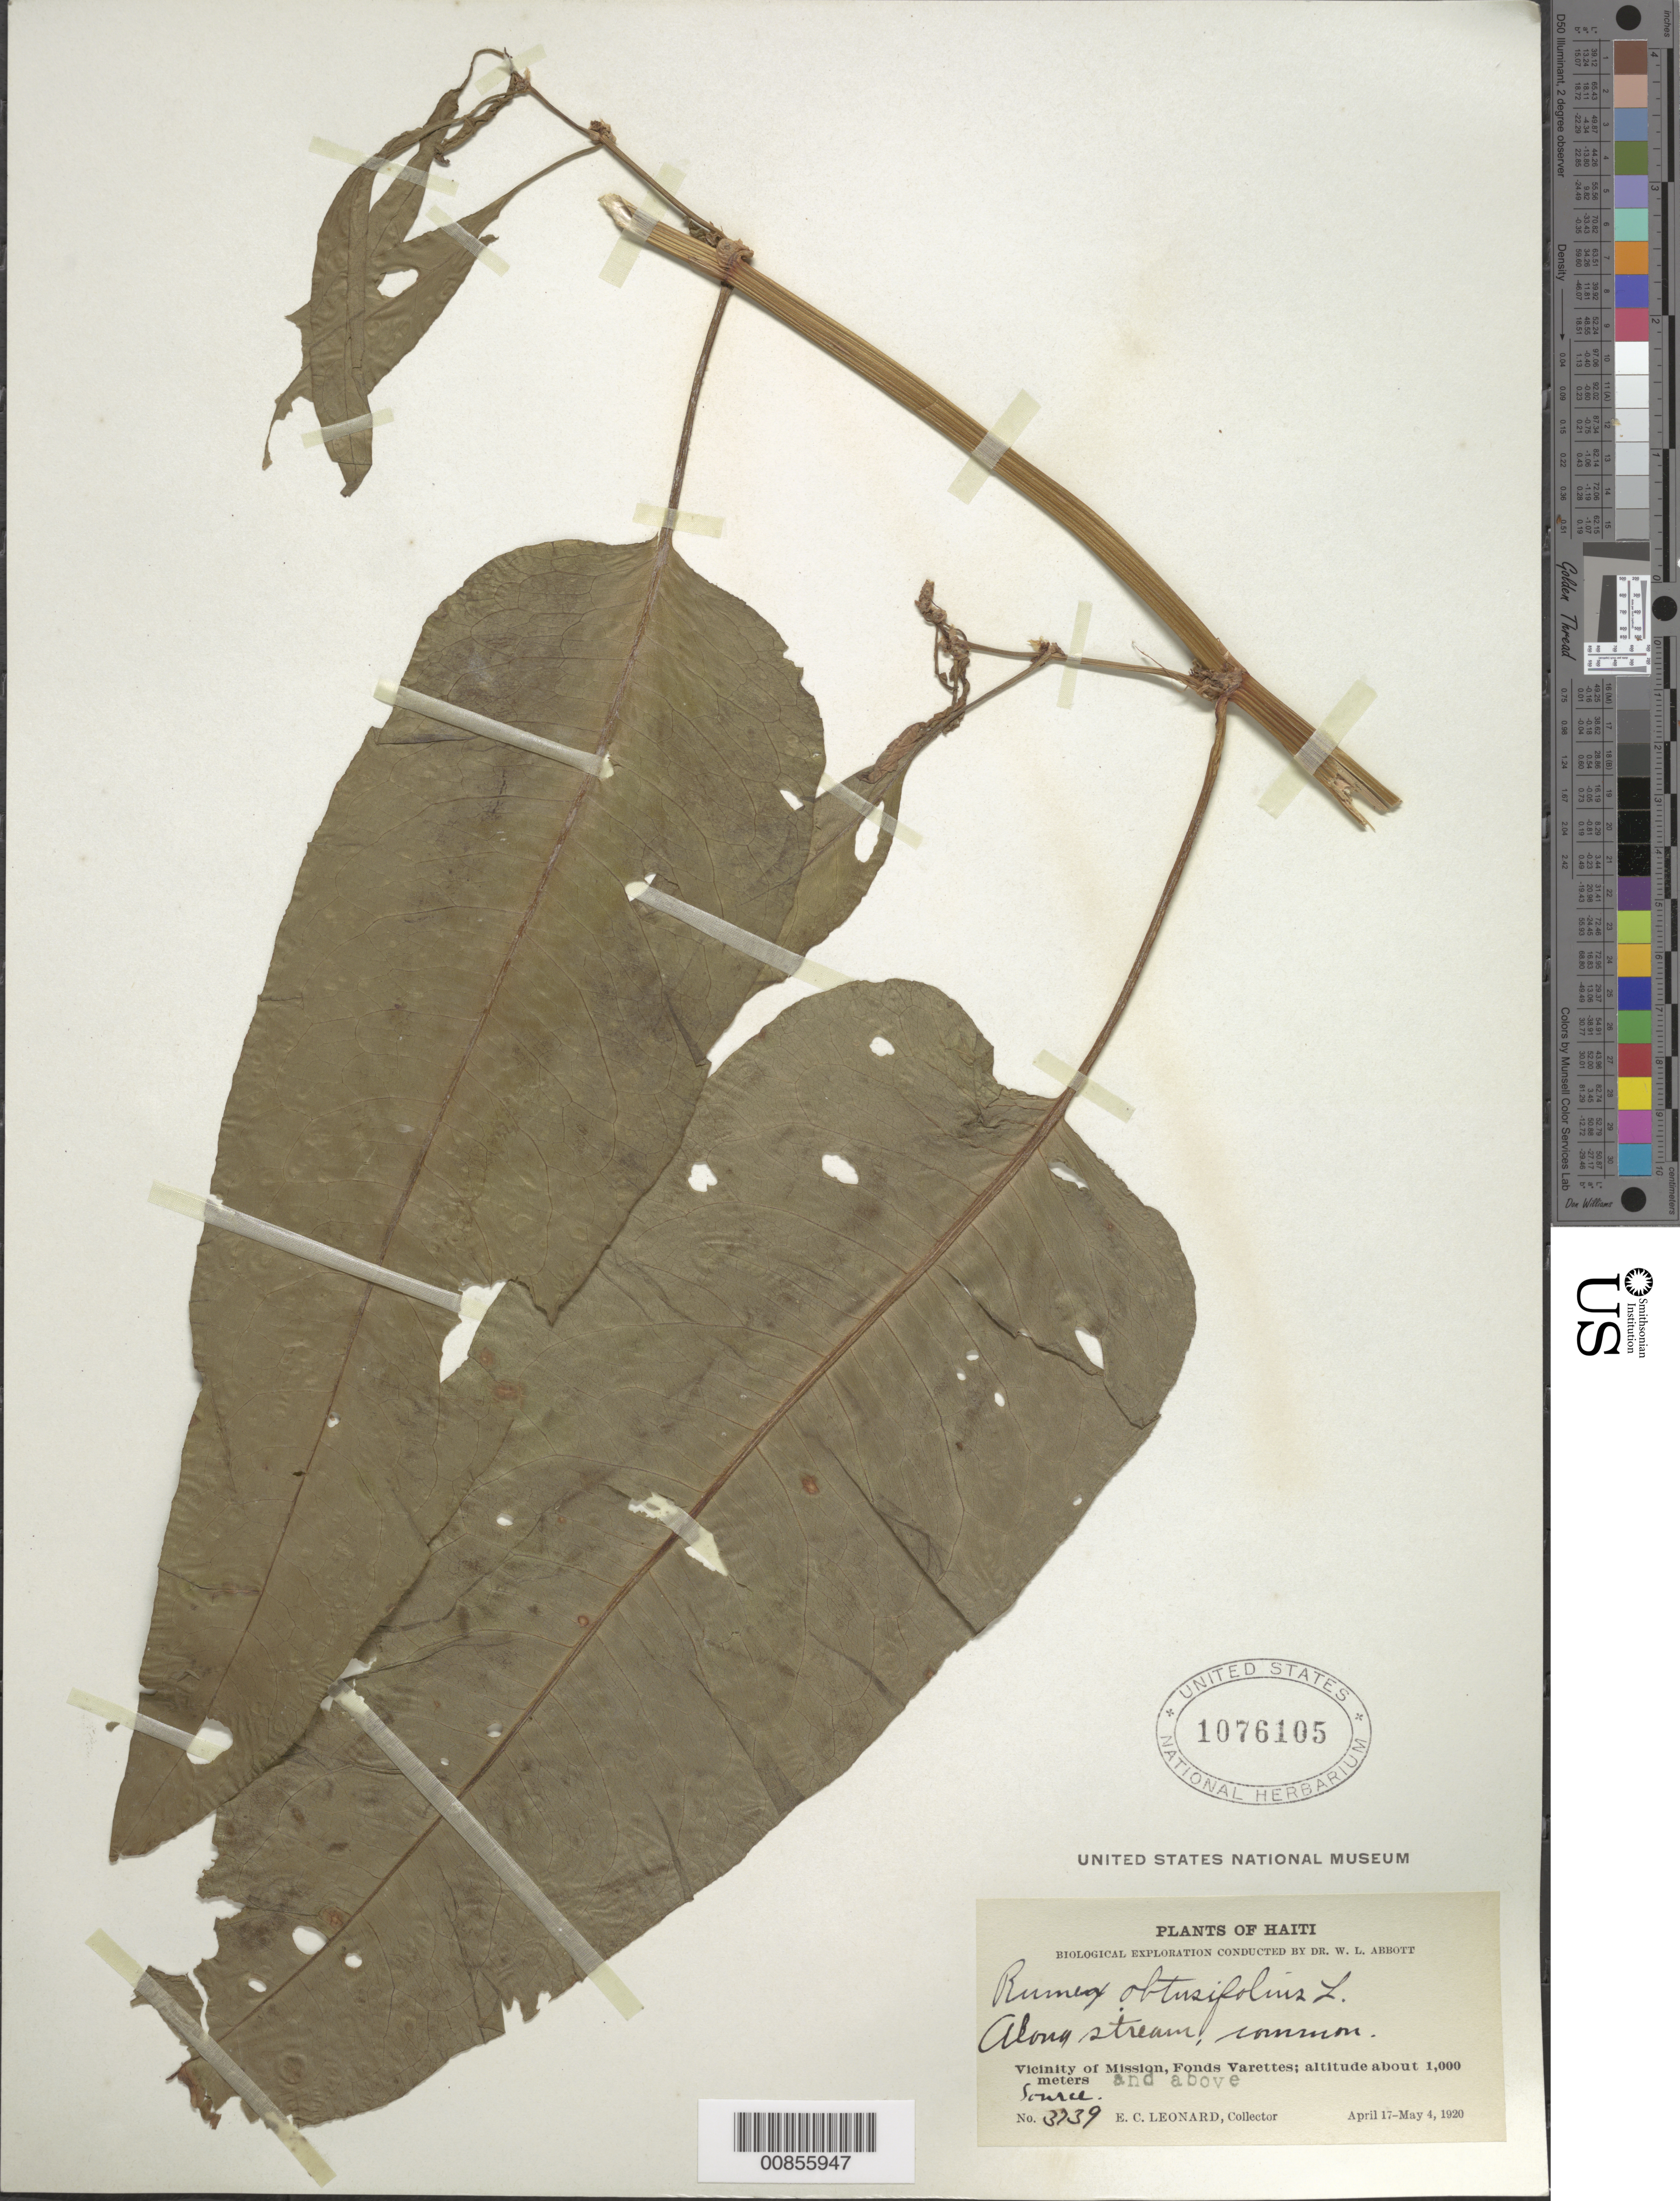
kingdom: Plantae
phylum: Tracheophyta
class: Magnoliopsida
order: Caryophyllales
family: Polygonaceae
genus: Rumex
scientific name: Rumex obtusifolius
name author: L.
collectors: E. C. Leonard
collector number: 3739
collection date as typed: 17 Apr 1920 to 04 May 1920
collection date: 1920-04-17/1920-05-04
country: Haiti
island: Hispaniola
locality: Vicinity of Mission, Fonds Varettes. Source. Along stream.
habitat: Along stream.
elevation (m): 1000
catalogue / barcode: US 1076105